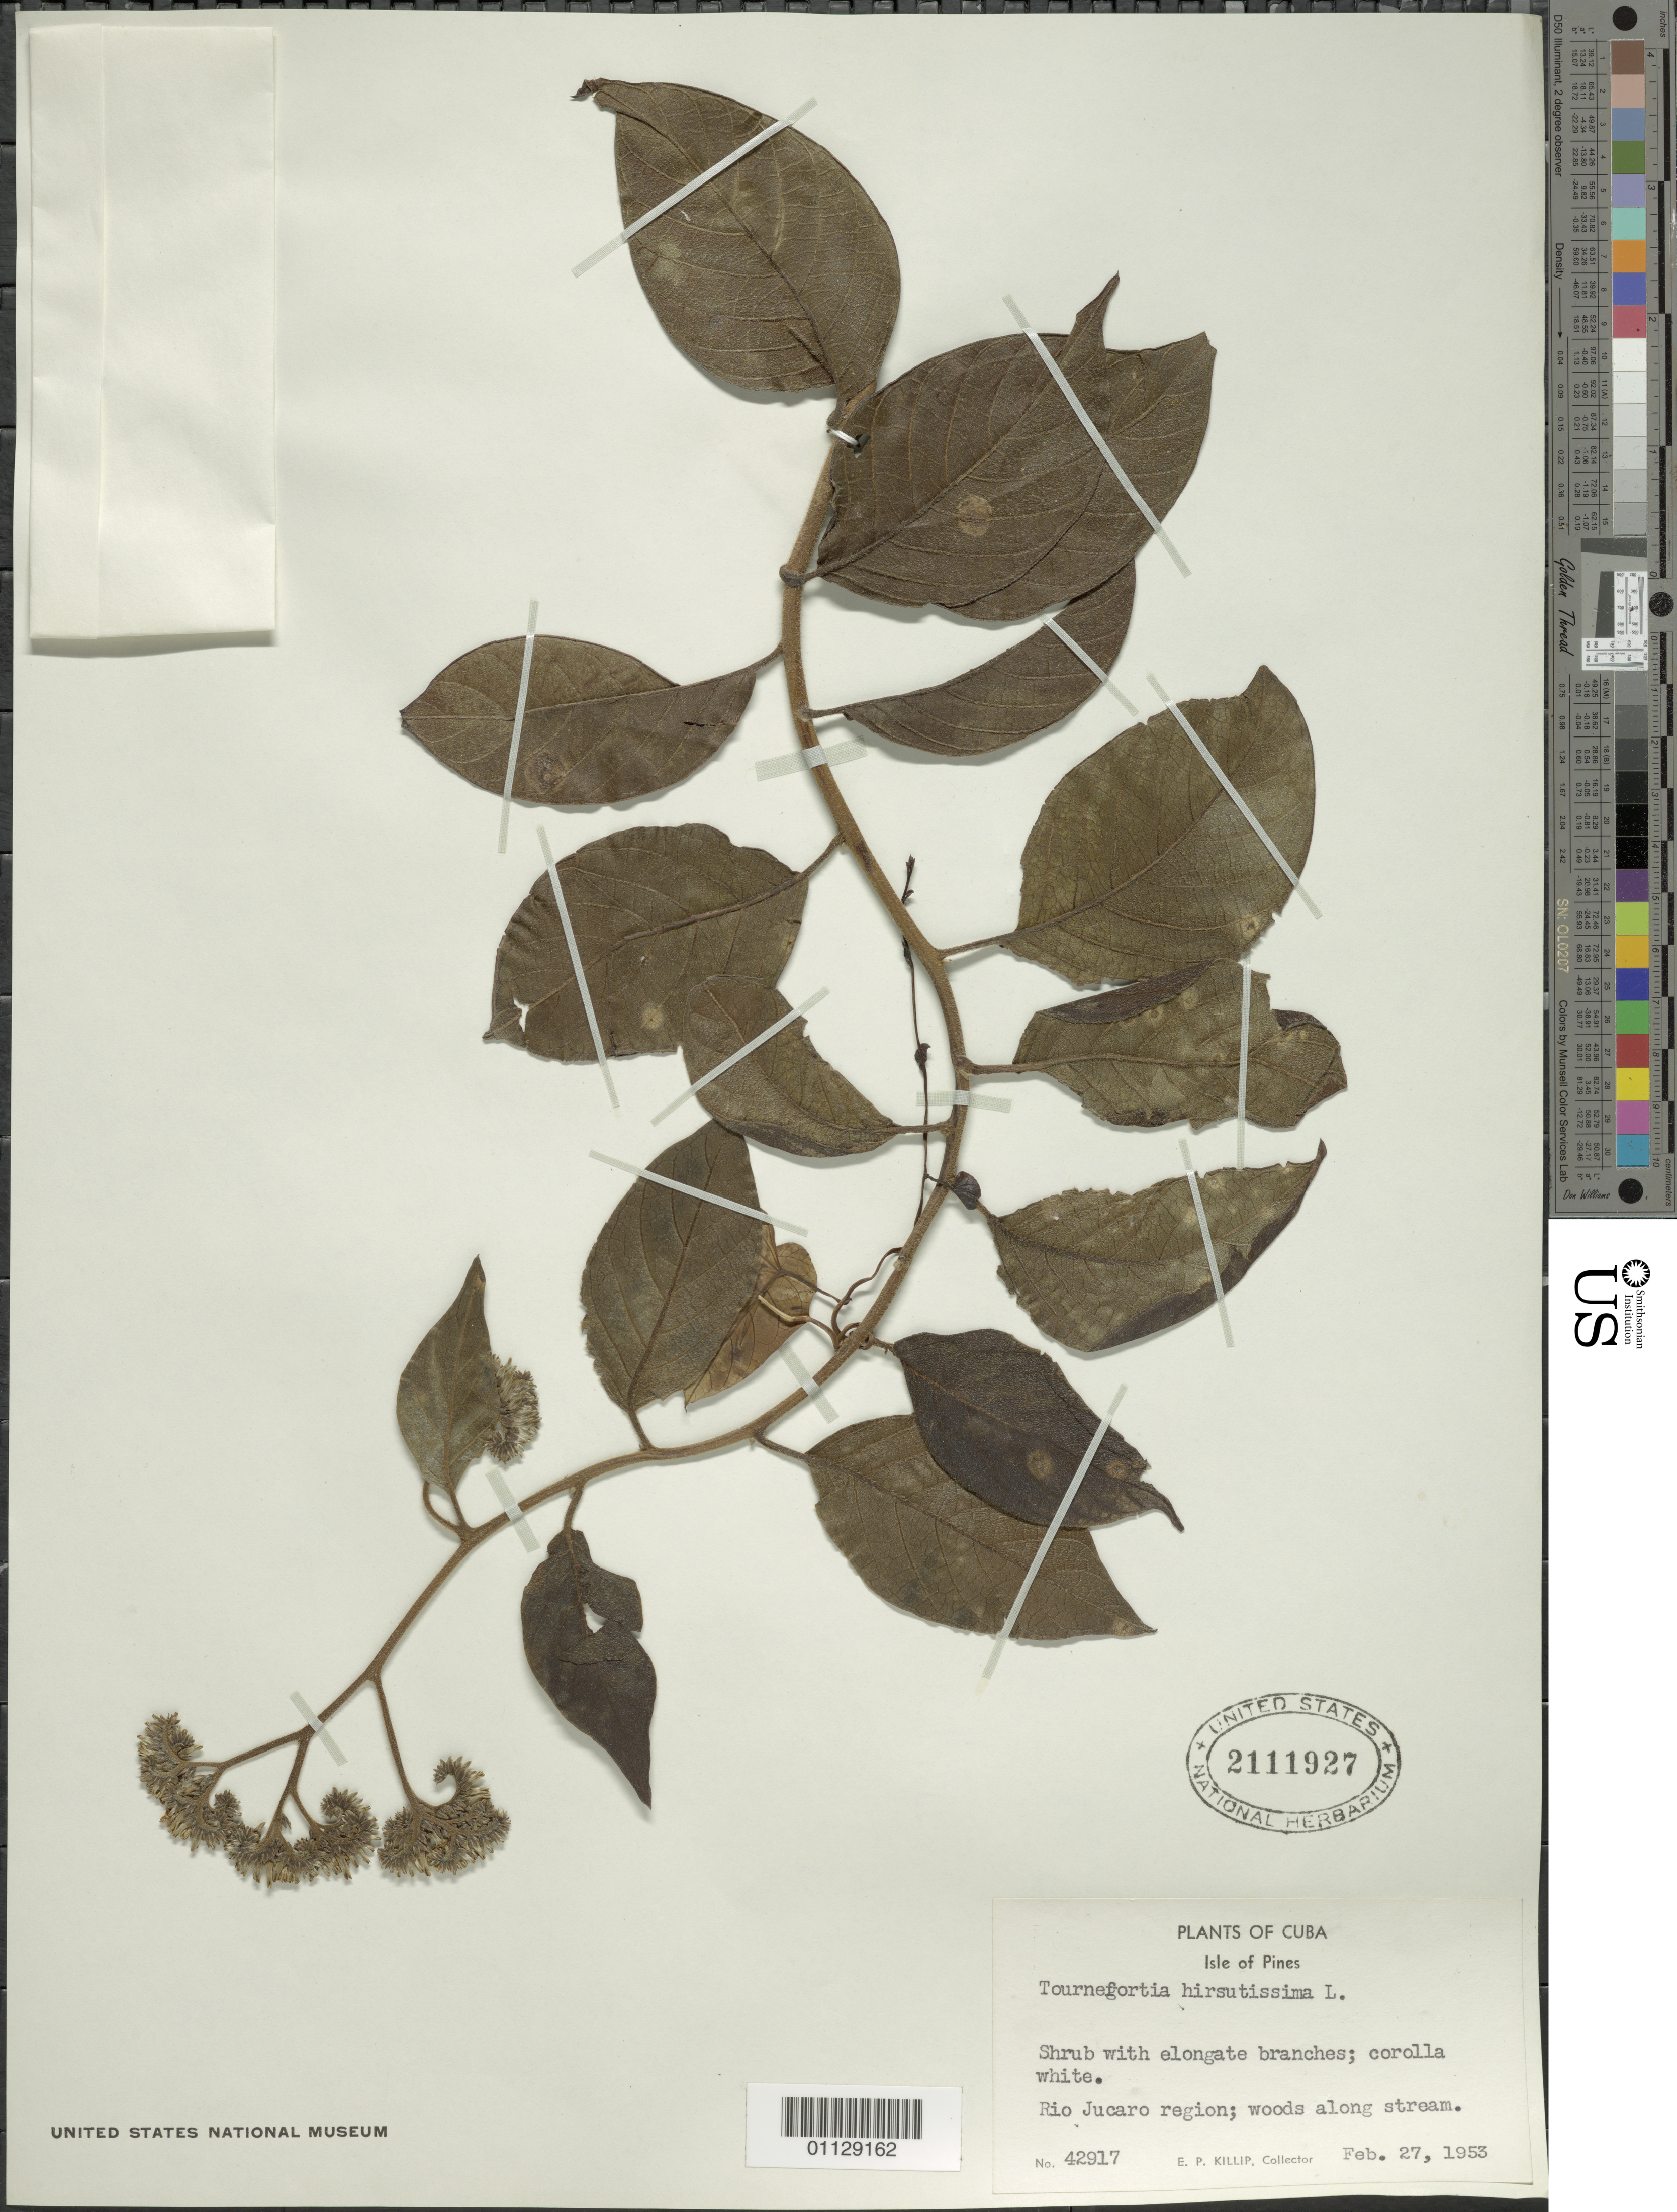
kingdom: Plantae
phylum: Tracheophyta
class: Magnoliopsida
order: Boraginales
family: Heliotropiaceae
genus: Tournefortia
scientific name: Tournefortia hirsutissima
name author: L.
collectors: E. P. Killip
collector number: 42917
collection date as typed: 27 Feb 1955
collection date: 1955-02-27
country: Cuba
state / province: Isla de la Juventud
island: Isla de la Juventud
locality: Rio Jucaro region, woods along stream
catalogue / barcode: US 2111927